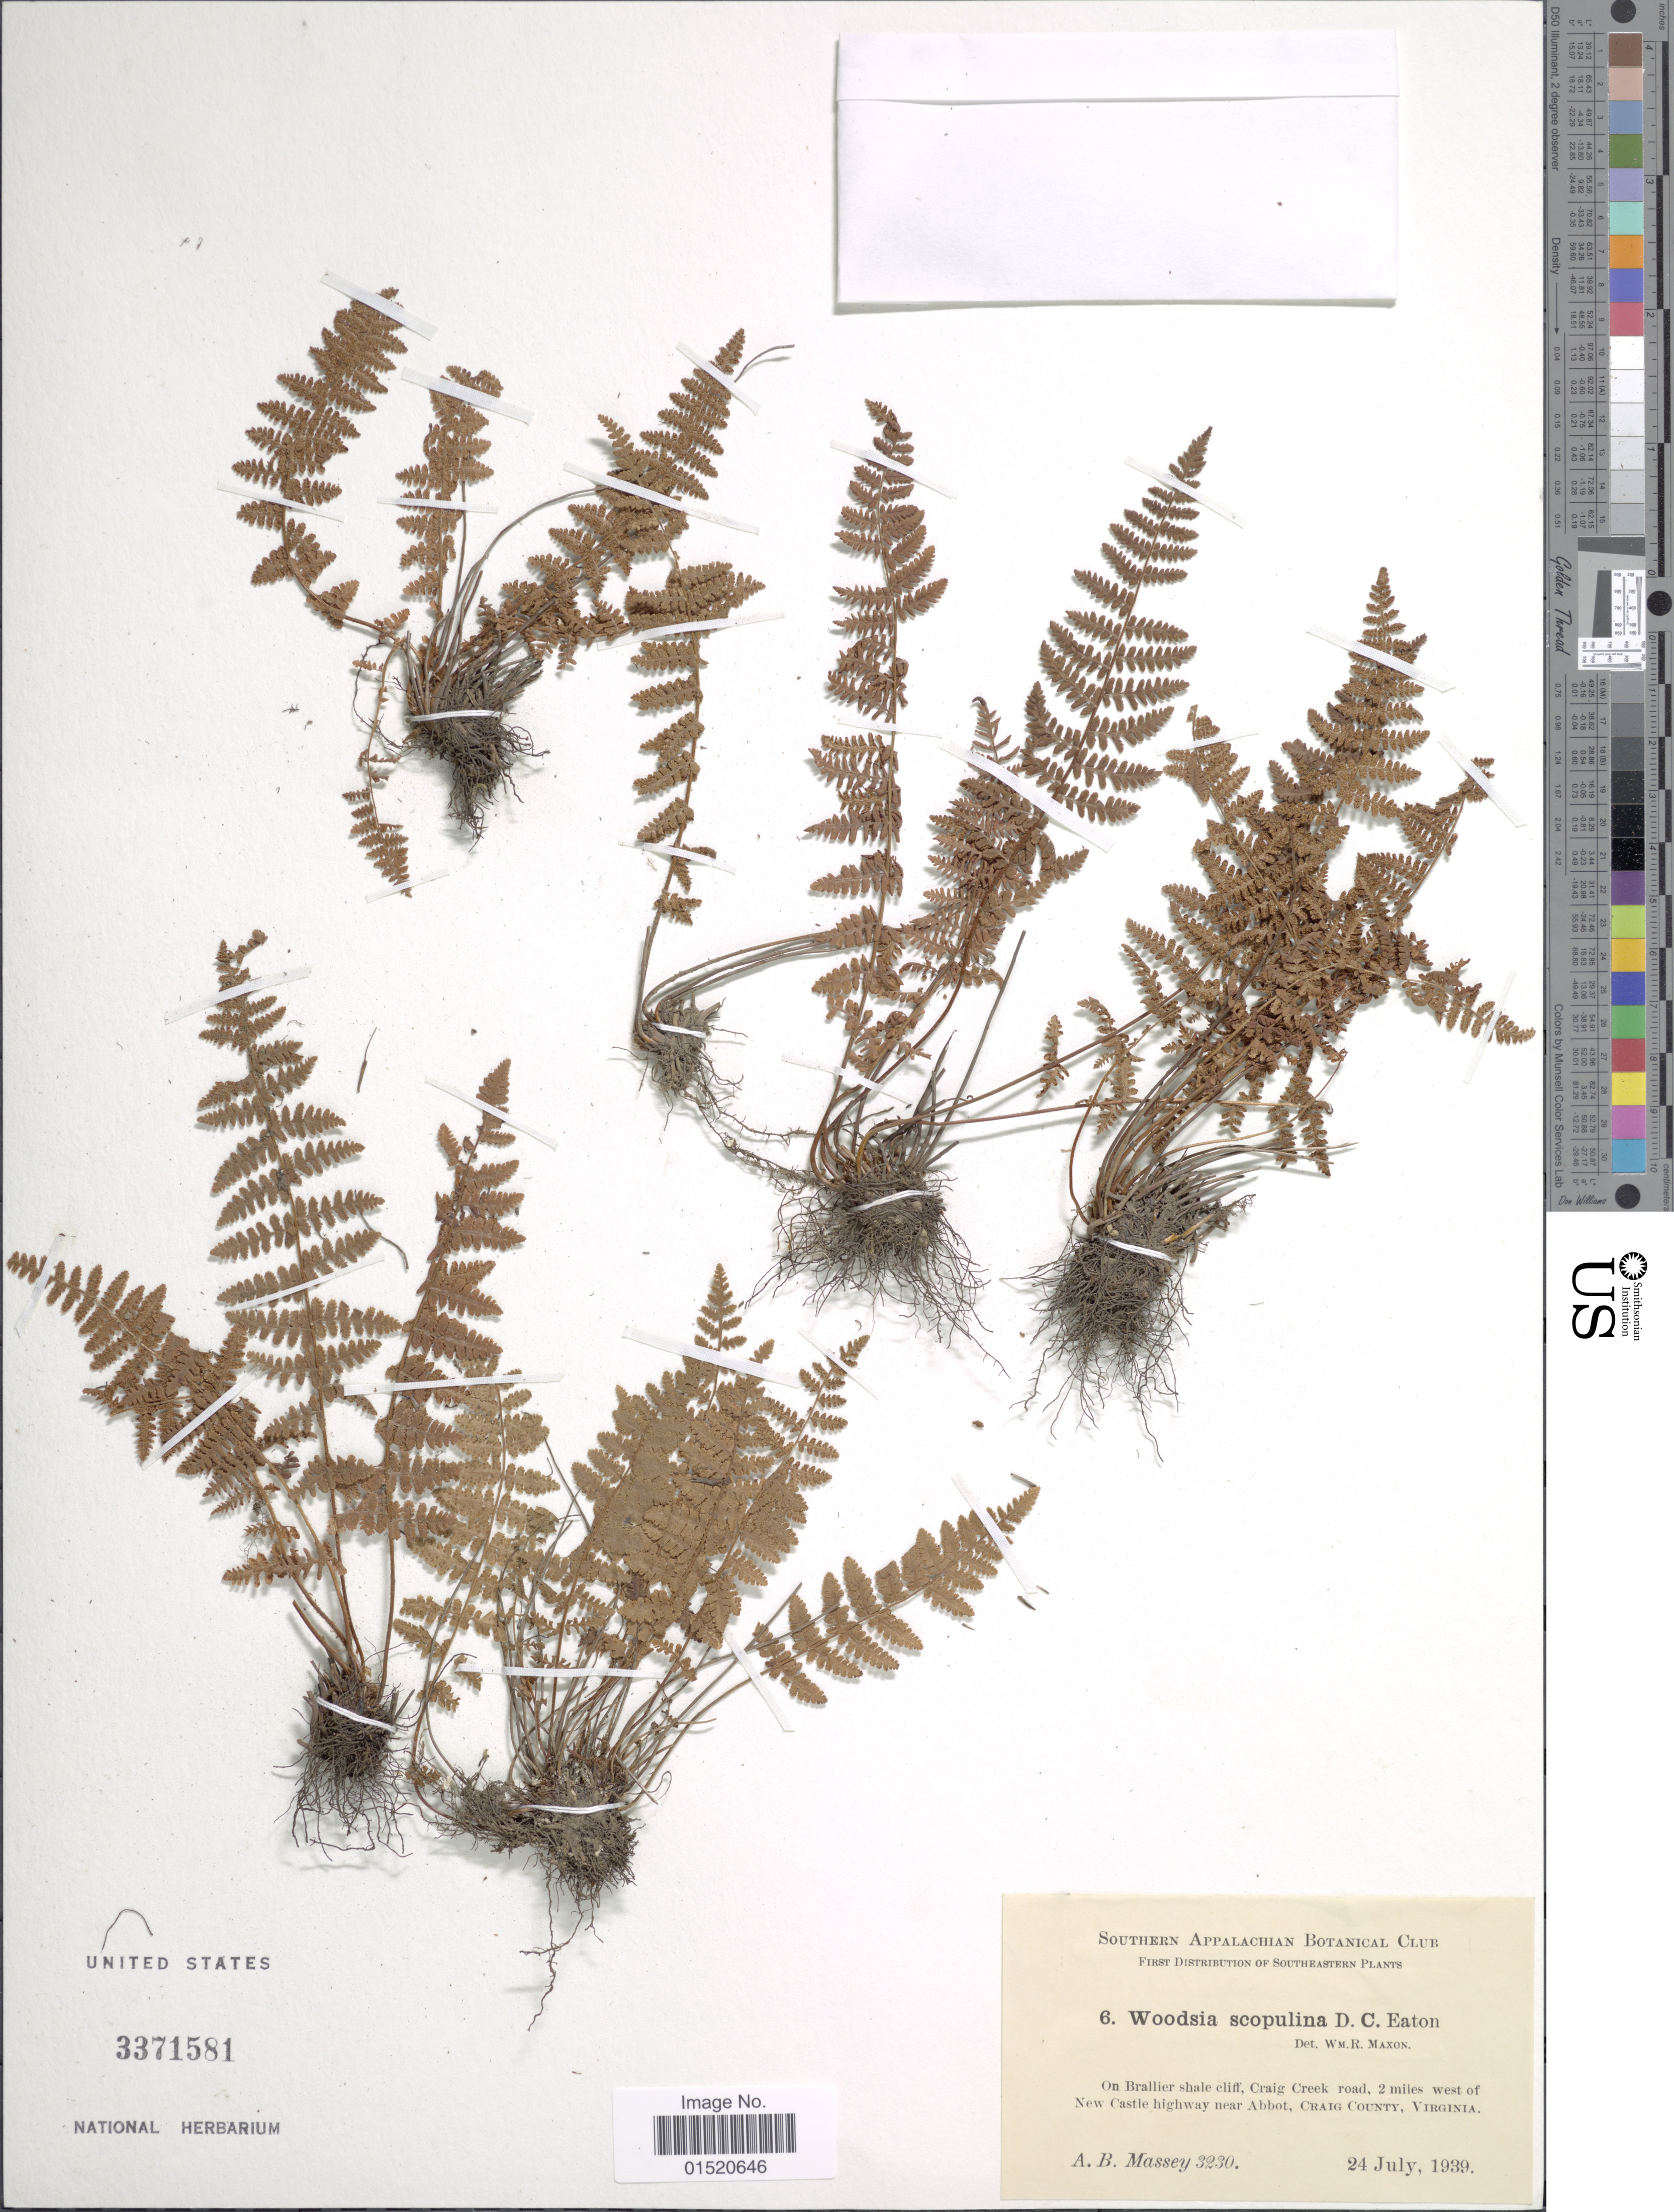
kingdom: Plantae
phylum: Tracheophyta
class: Polypodiopsida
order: Polypodiales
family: Woodsiaceae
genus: Woodsia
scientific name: Woodsia scopulina subsp. appalachiana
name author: (T.M.C. Taylor) Windham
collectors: A. Massey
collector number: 3230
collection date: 1939-07-24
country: United States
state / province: Virginia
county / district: Craig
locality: On Braillier shale cliff, Craig Creek road, 2 miles west of New Castle highway near Abbot, Graig County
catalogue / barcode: US 3371581